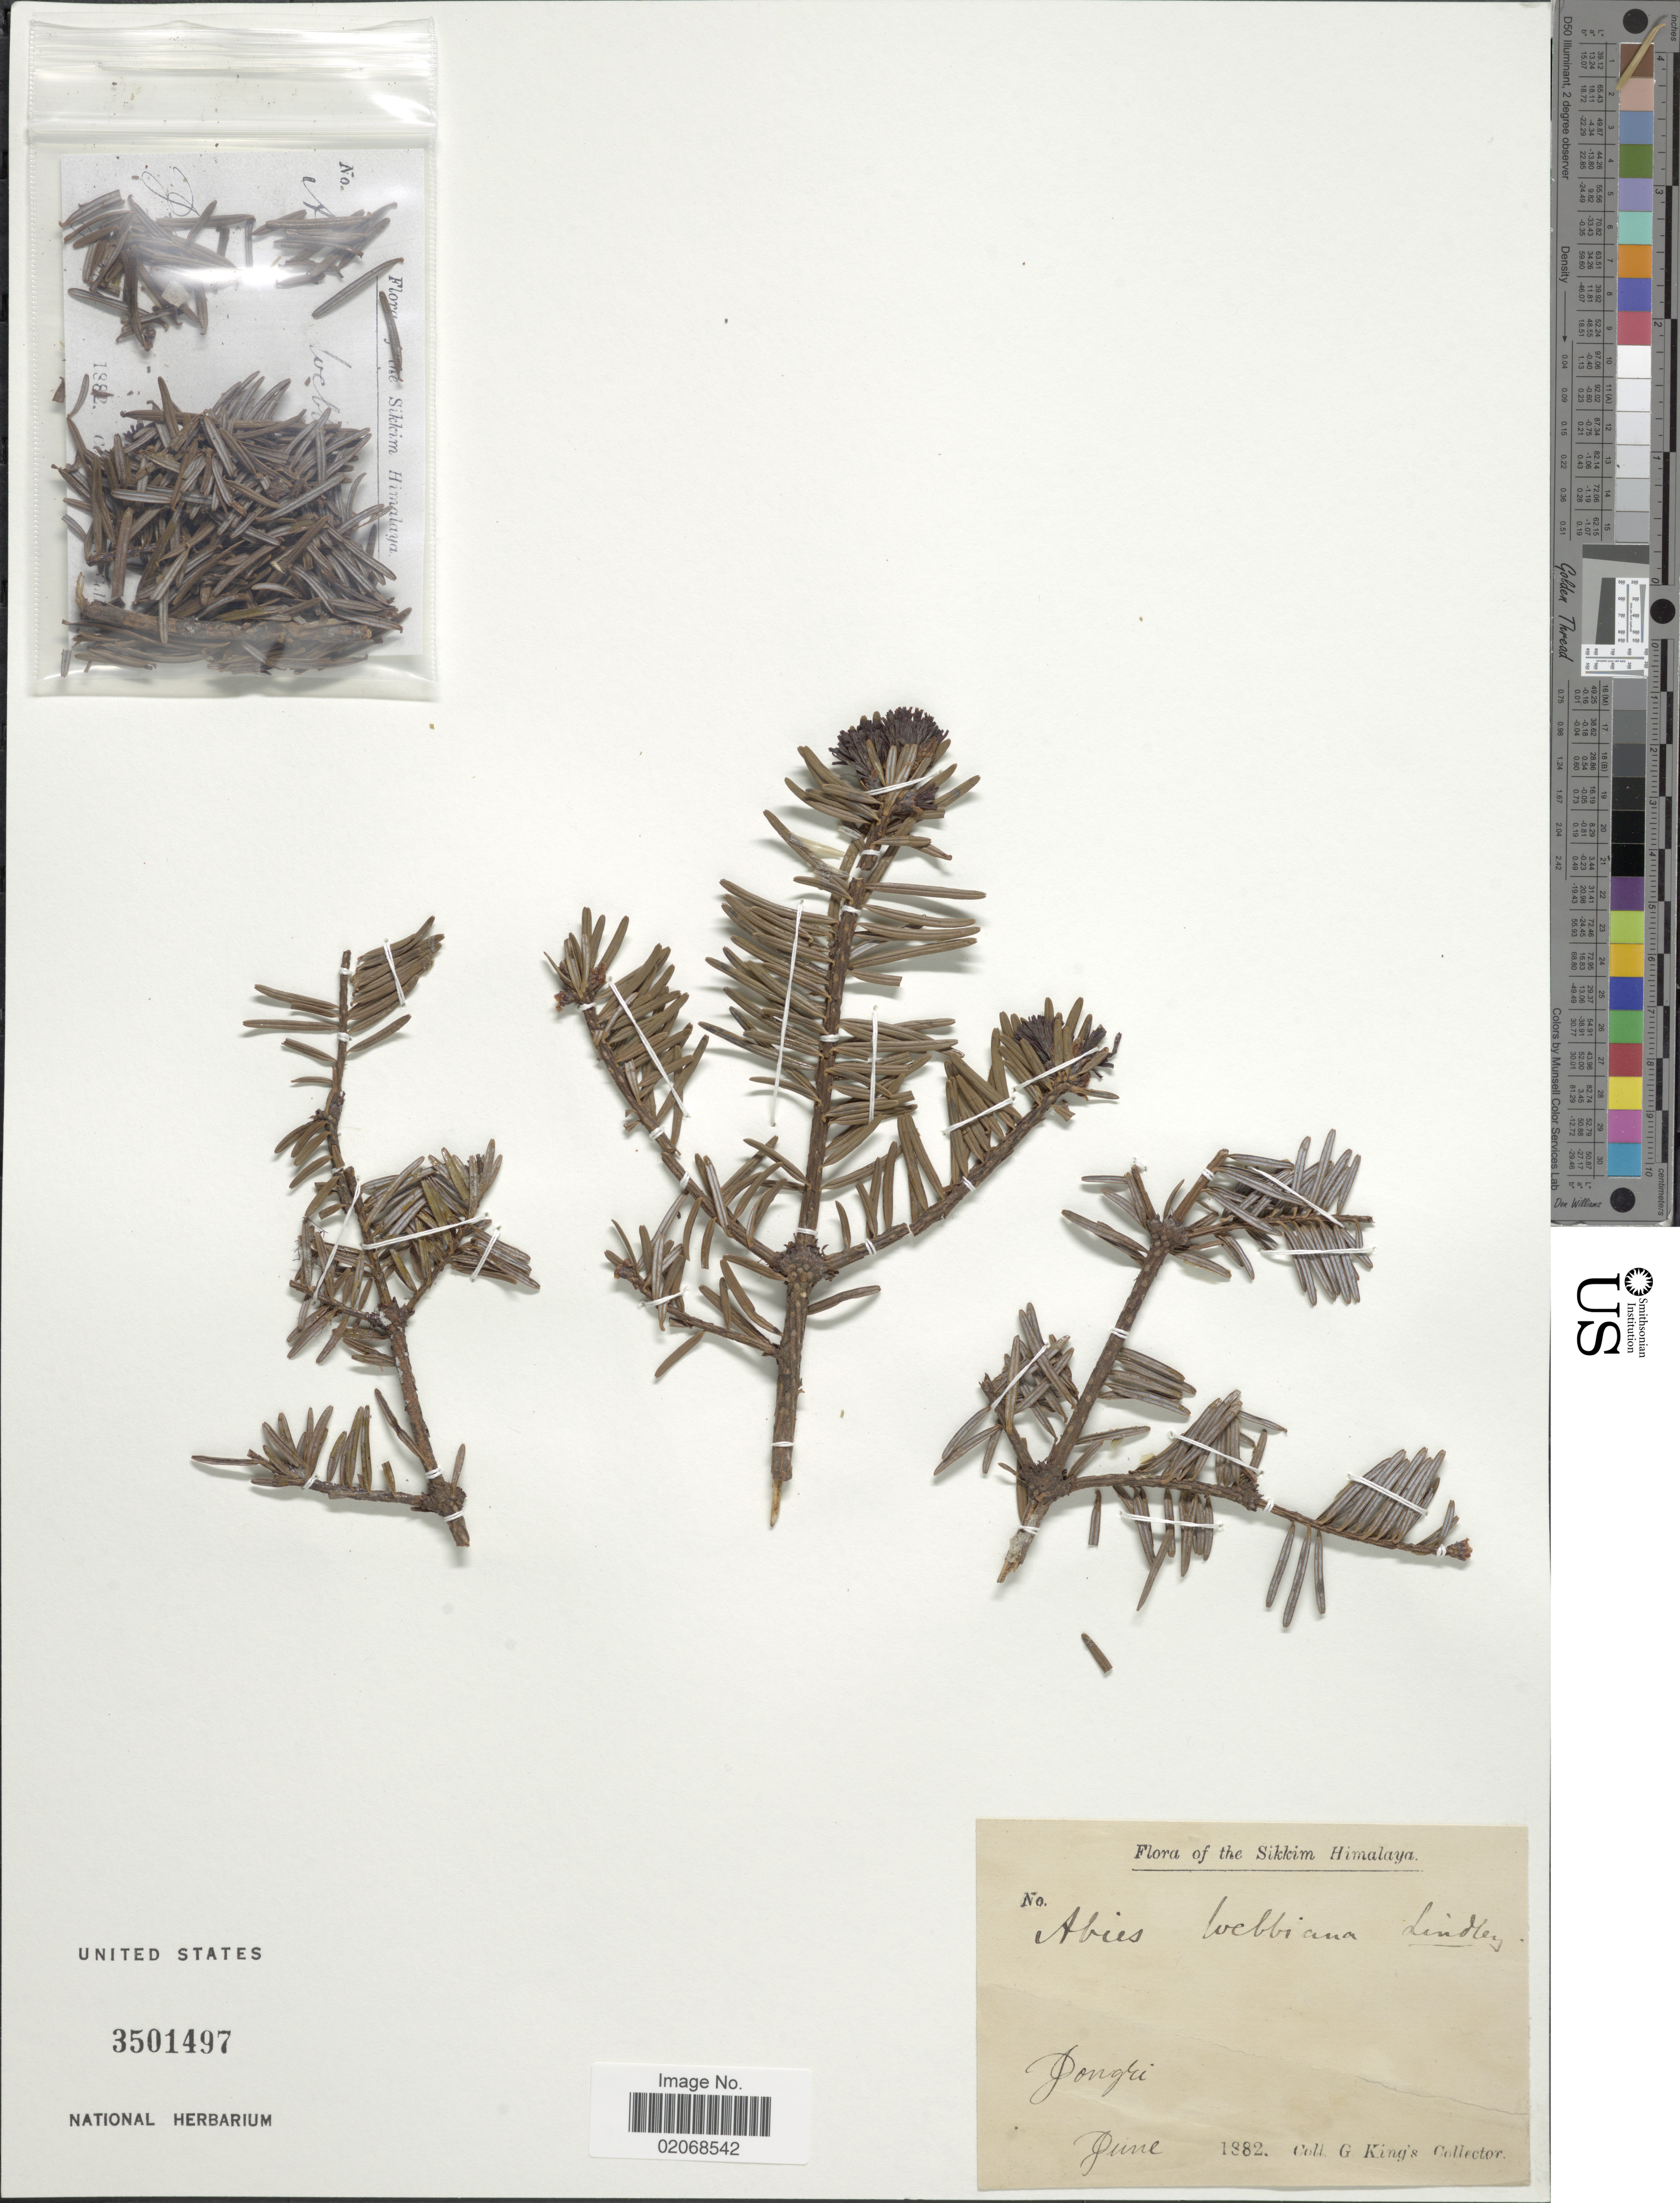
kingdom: Plantae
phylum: Tracheophyta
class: Pinopsida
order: Pinales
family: Pinaceae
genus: Abies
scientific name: Abies webbiana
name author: Lindl.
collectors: G. King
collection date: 1882-06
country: India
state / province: Sikkim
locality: Sikkim Himalaya, Jongri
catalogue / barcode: US 3501497